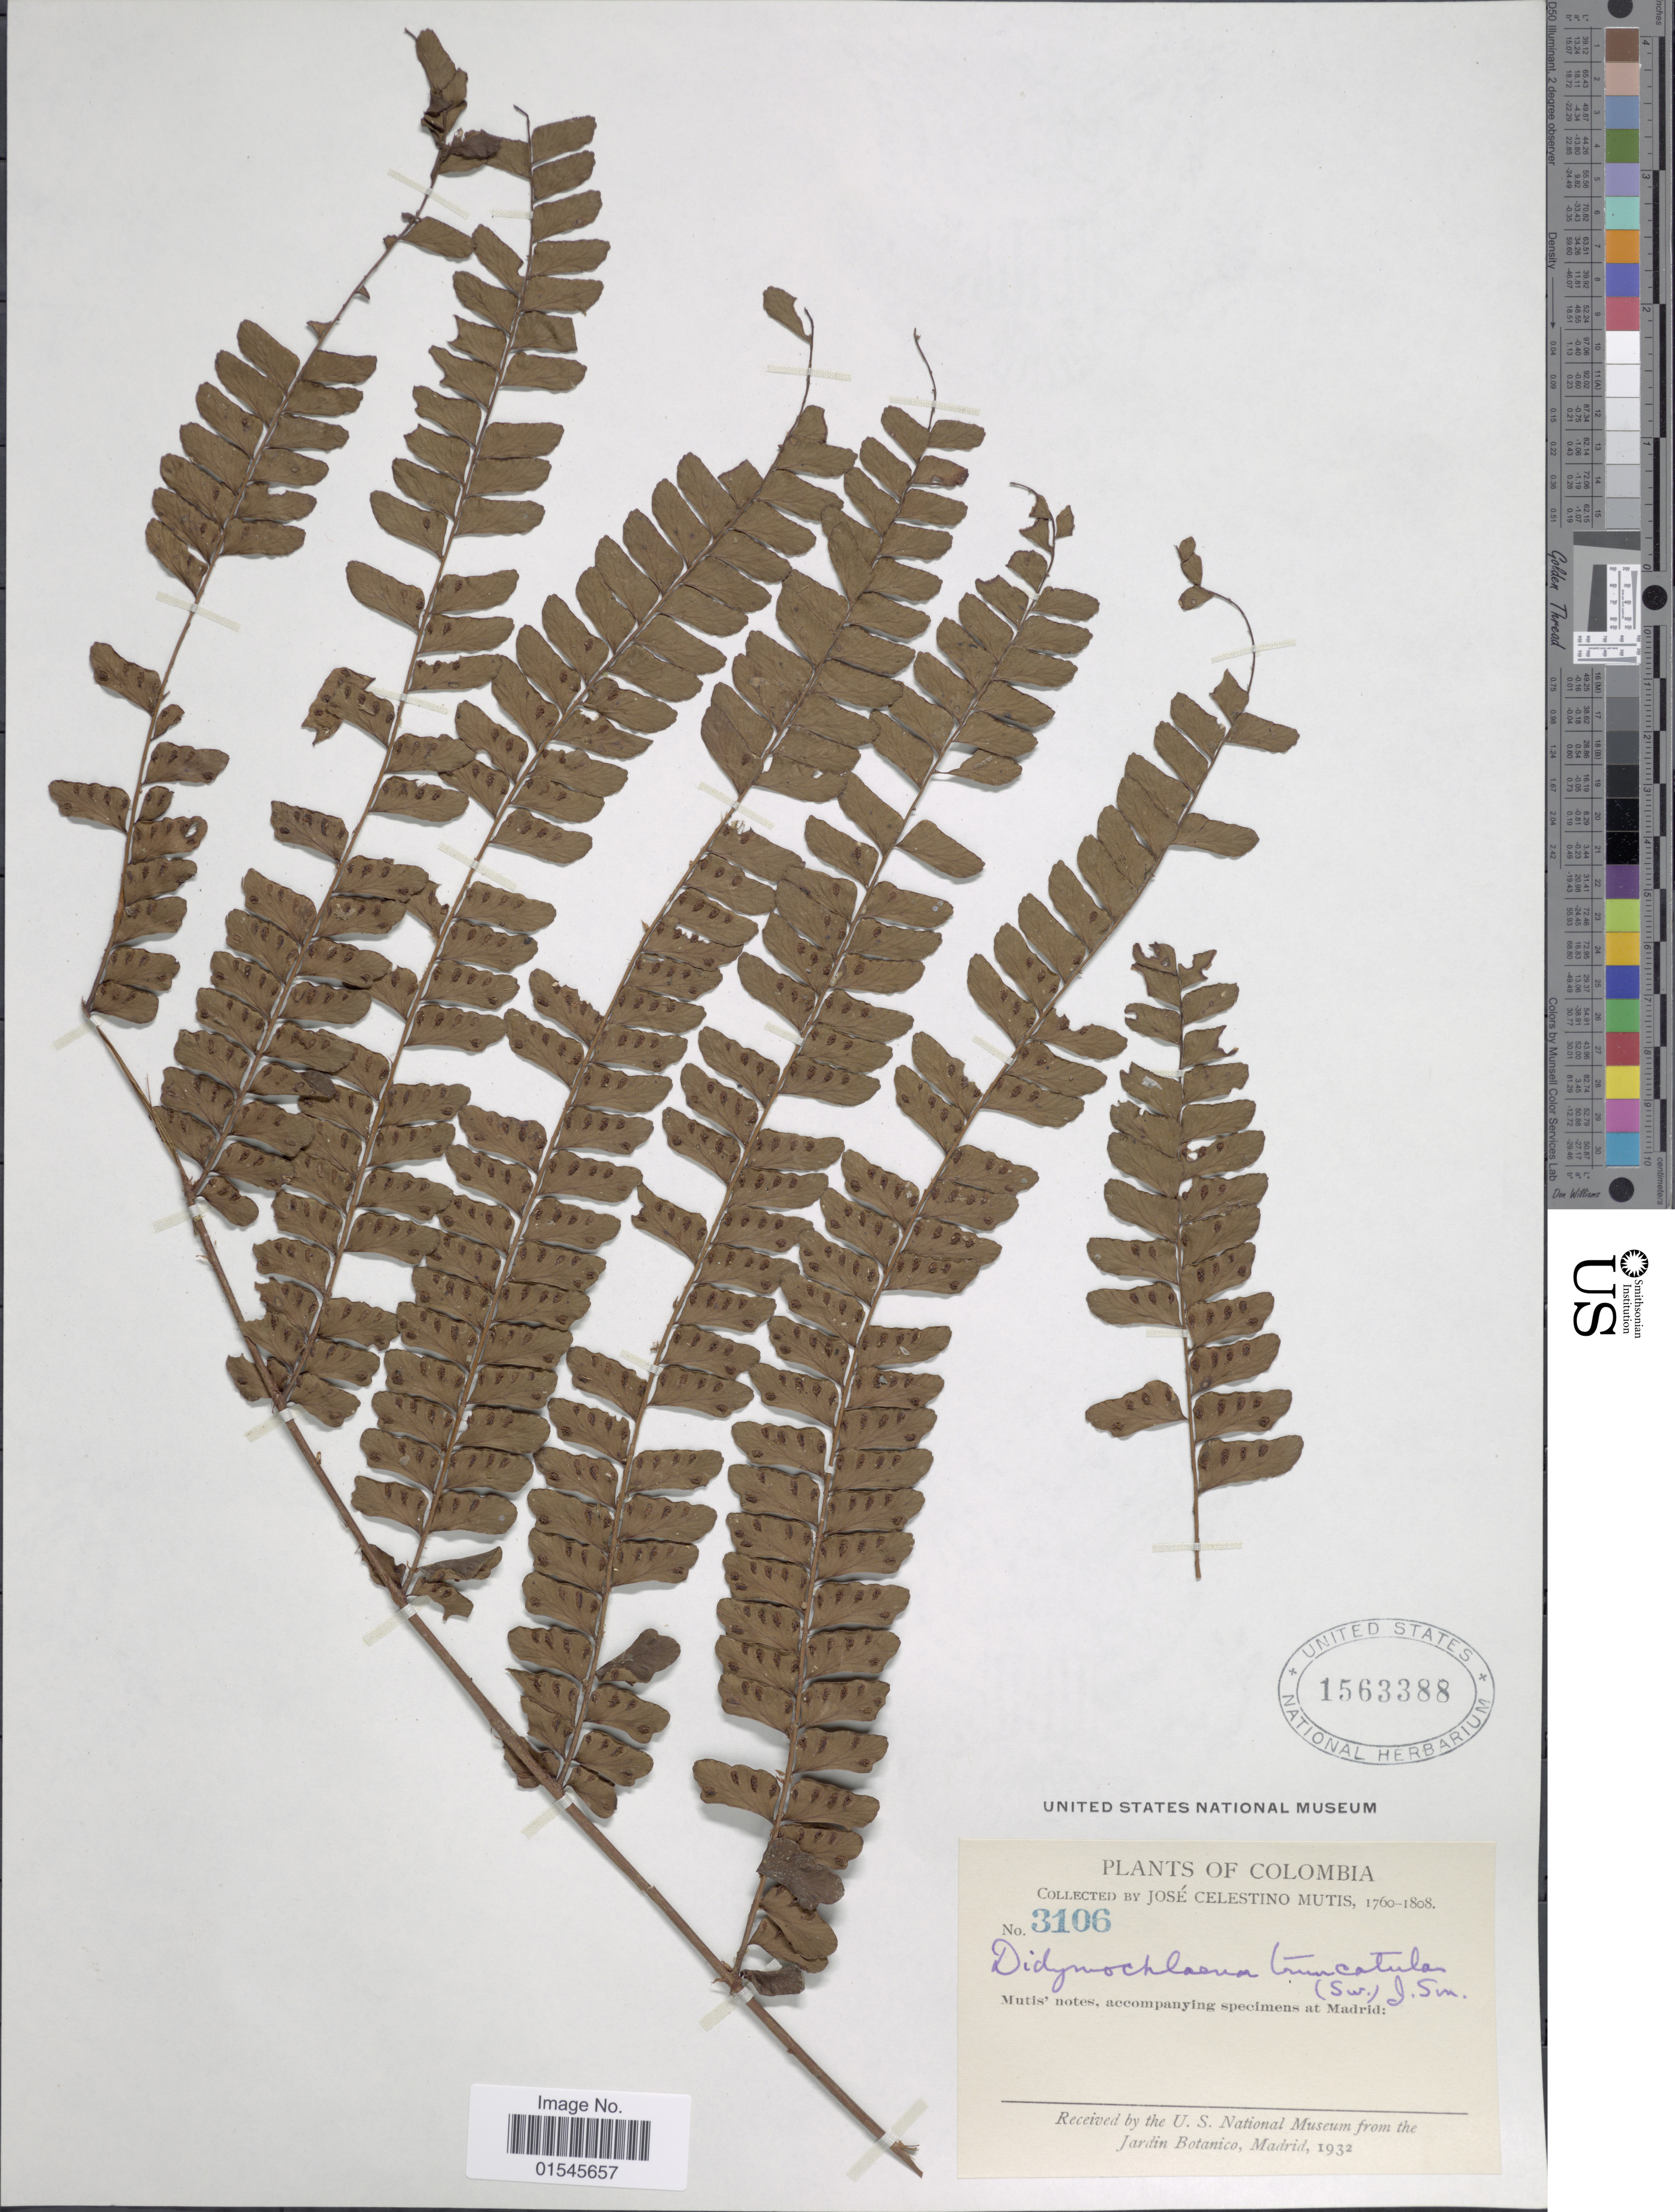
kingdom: Plantae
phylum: Tracheophyta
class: Polypodiopsida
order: Polypodiales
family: Didymochlaenaceae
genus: Didymochlaena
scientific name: Didymochlaena truncatula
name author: (Sw.) J. Sm.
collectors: J. C. B. Mutis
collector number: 3106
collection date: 1760/1808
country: Colombia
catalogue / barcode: US 1563388